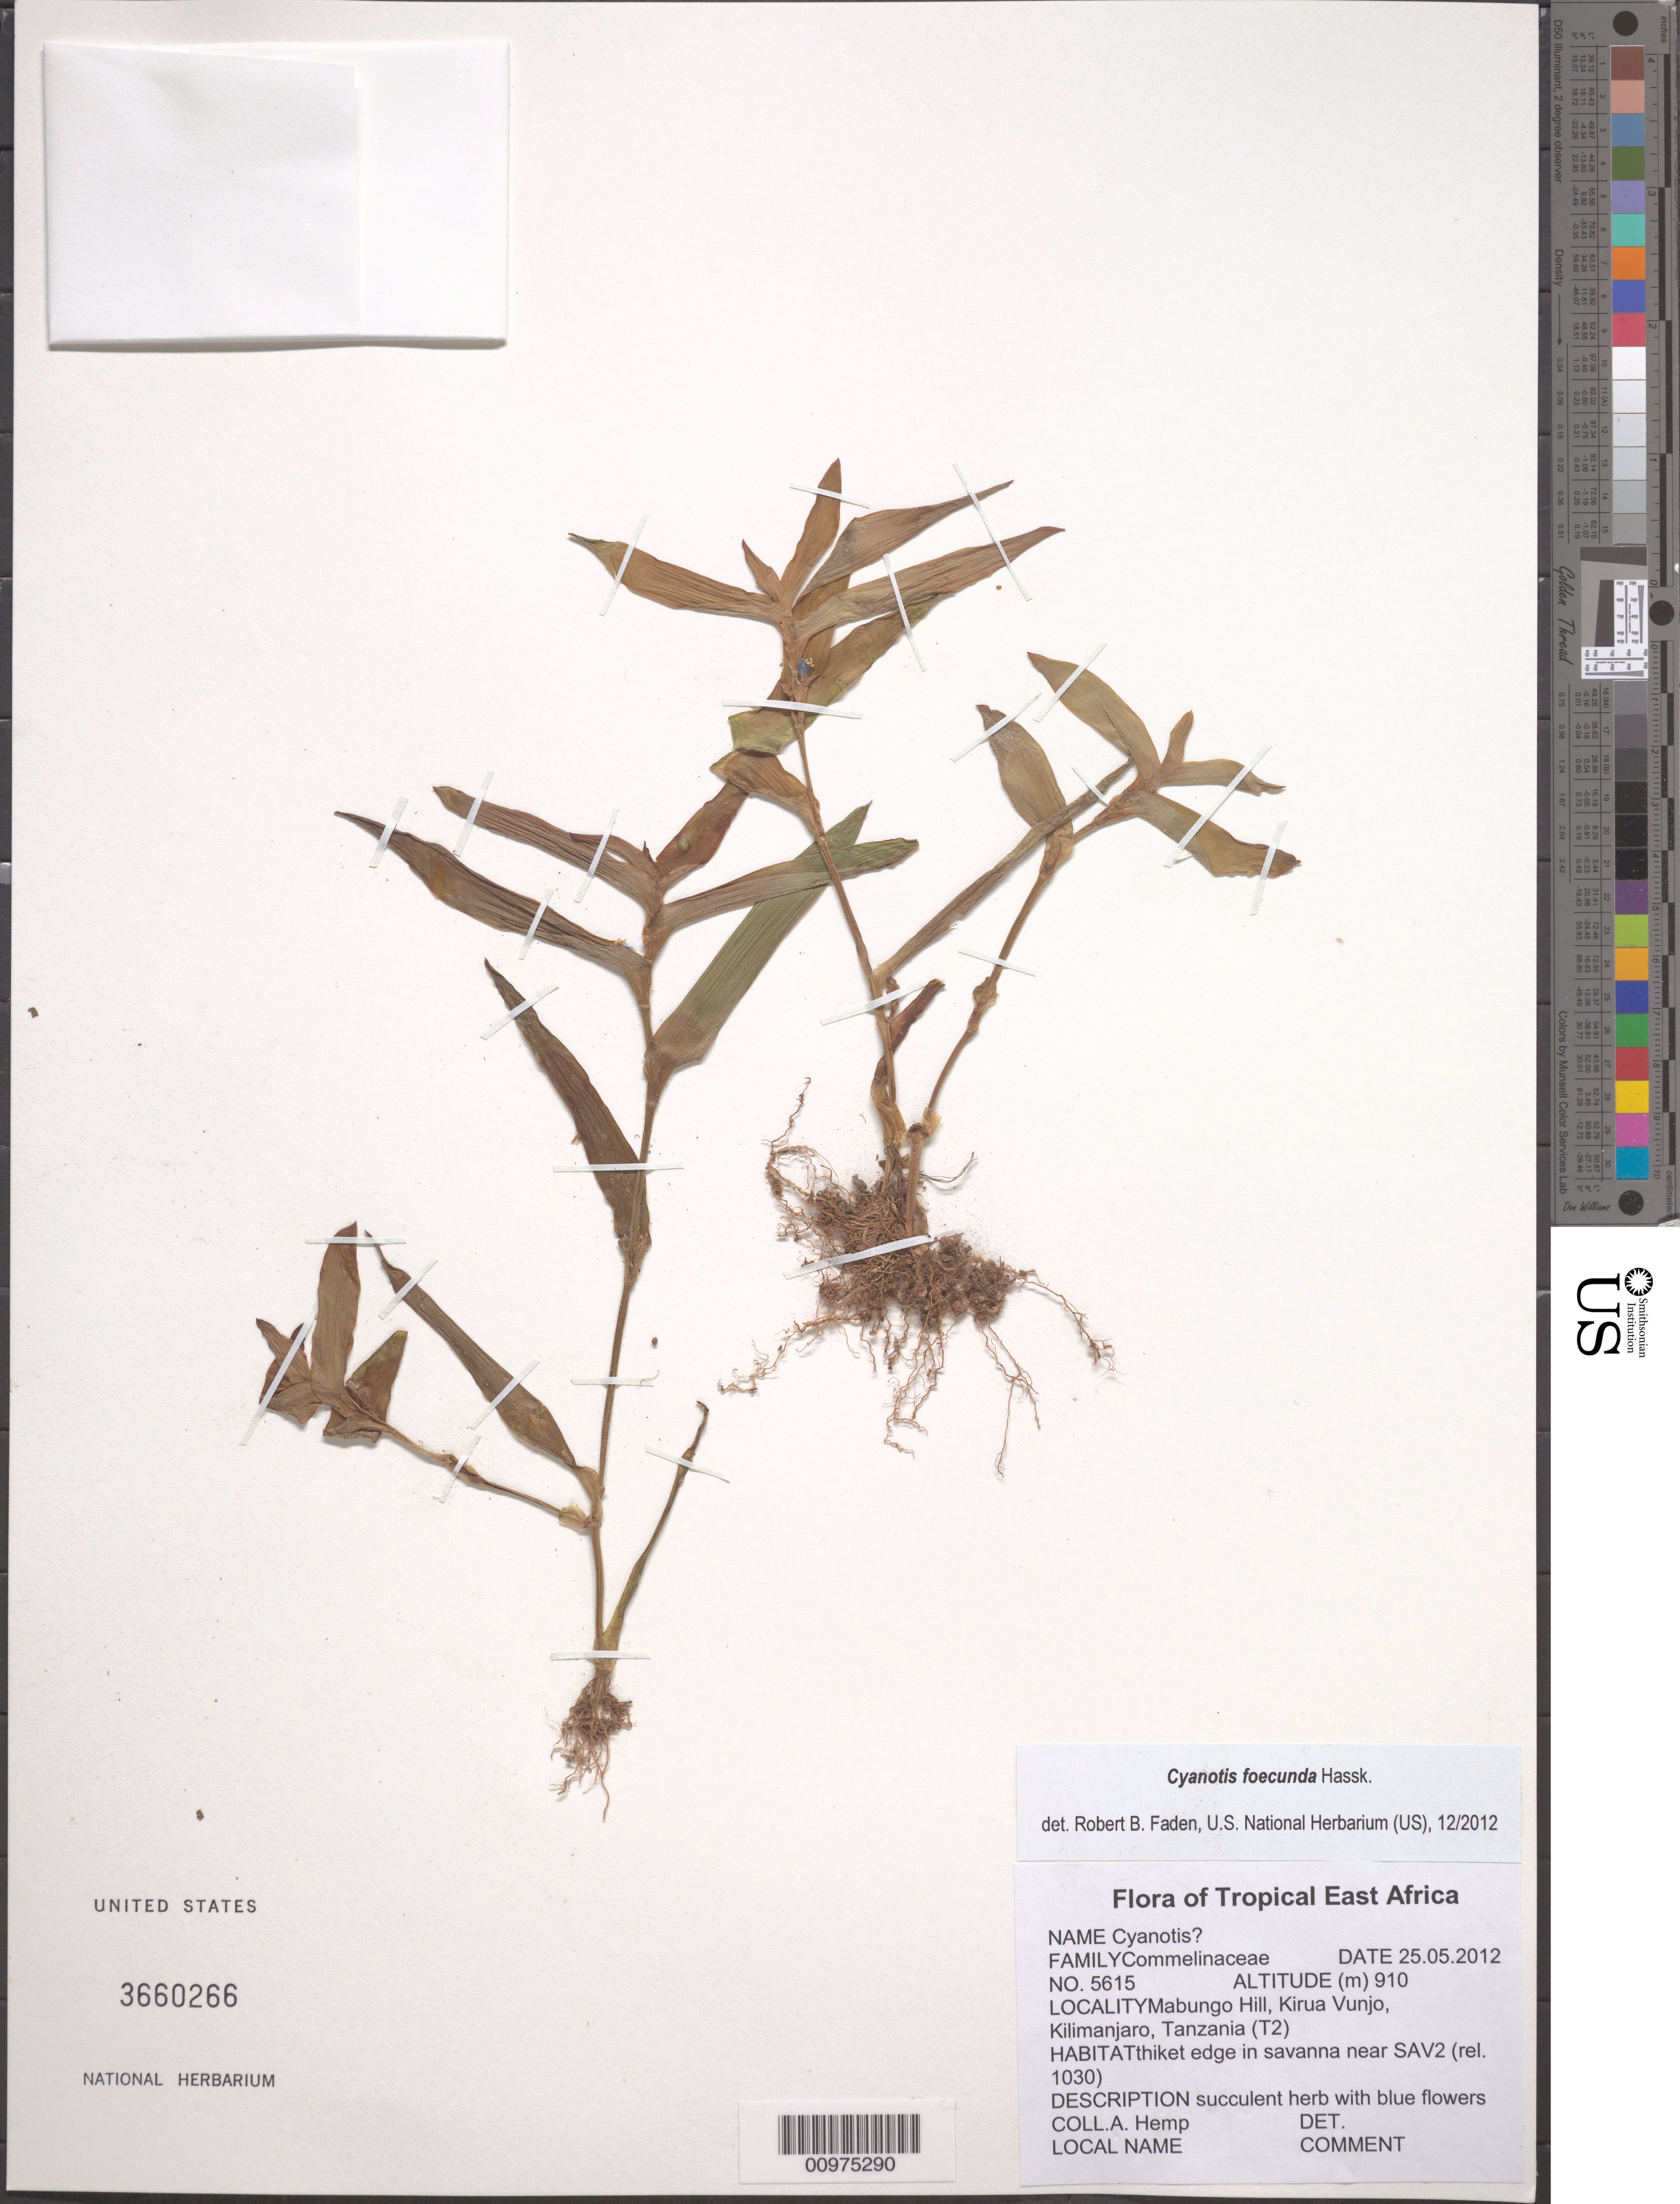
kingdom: Plantae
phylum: Tracheophyta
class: Liliopsida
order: Commelinales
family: Commelinaceae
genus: Cyanotis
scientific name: Cyanotis foecunda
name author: DC. ex Hassk.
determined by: Faden, Robert B., (US), Smithsonian Institution - National Museum of Natural History (UNITED STATES)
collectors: A. Hemp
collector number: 5615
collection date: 2012-05-25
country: Tanzania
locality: Mabungo Hill, Kirua Vunjo, Kilimanjaro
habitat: thiket edge in savanna near SAV2 (rel. 1030)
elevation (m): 910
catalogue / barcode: US 3660266